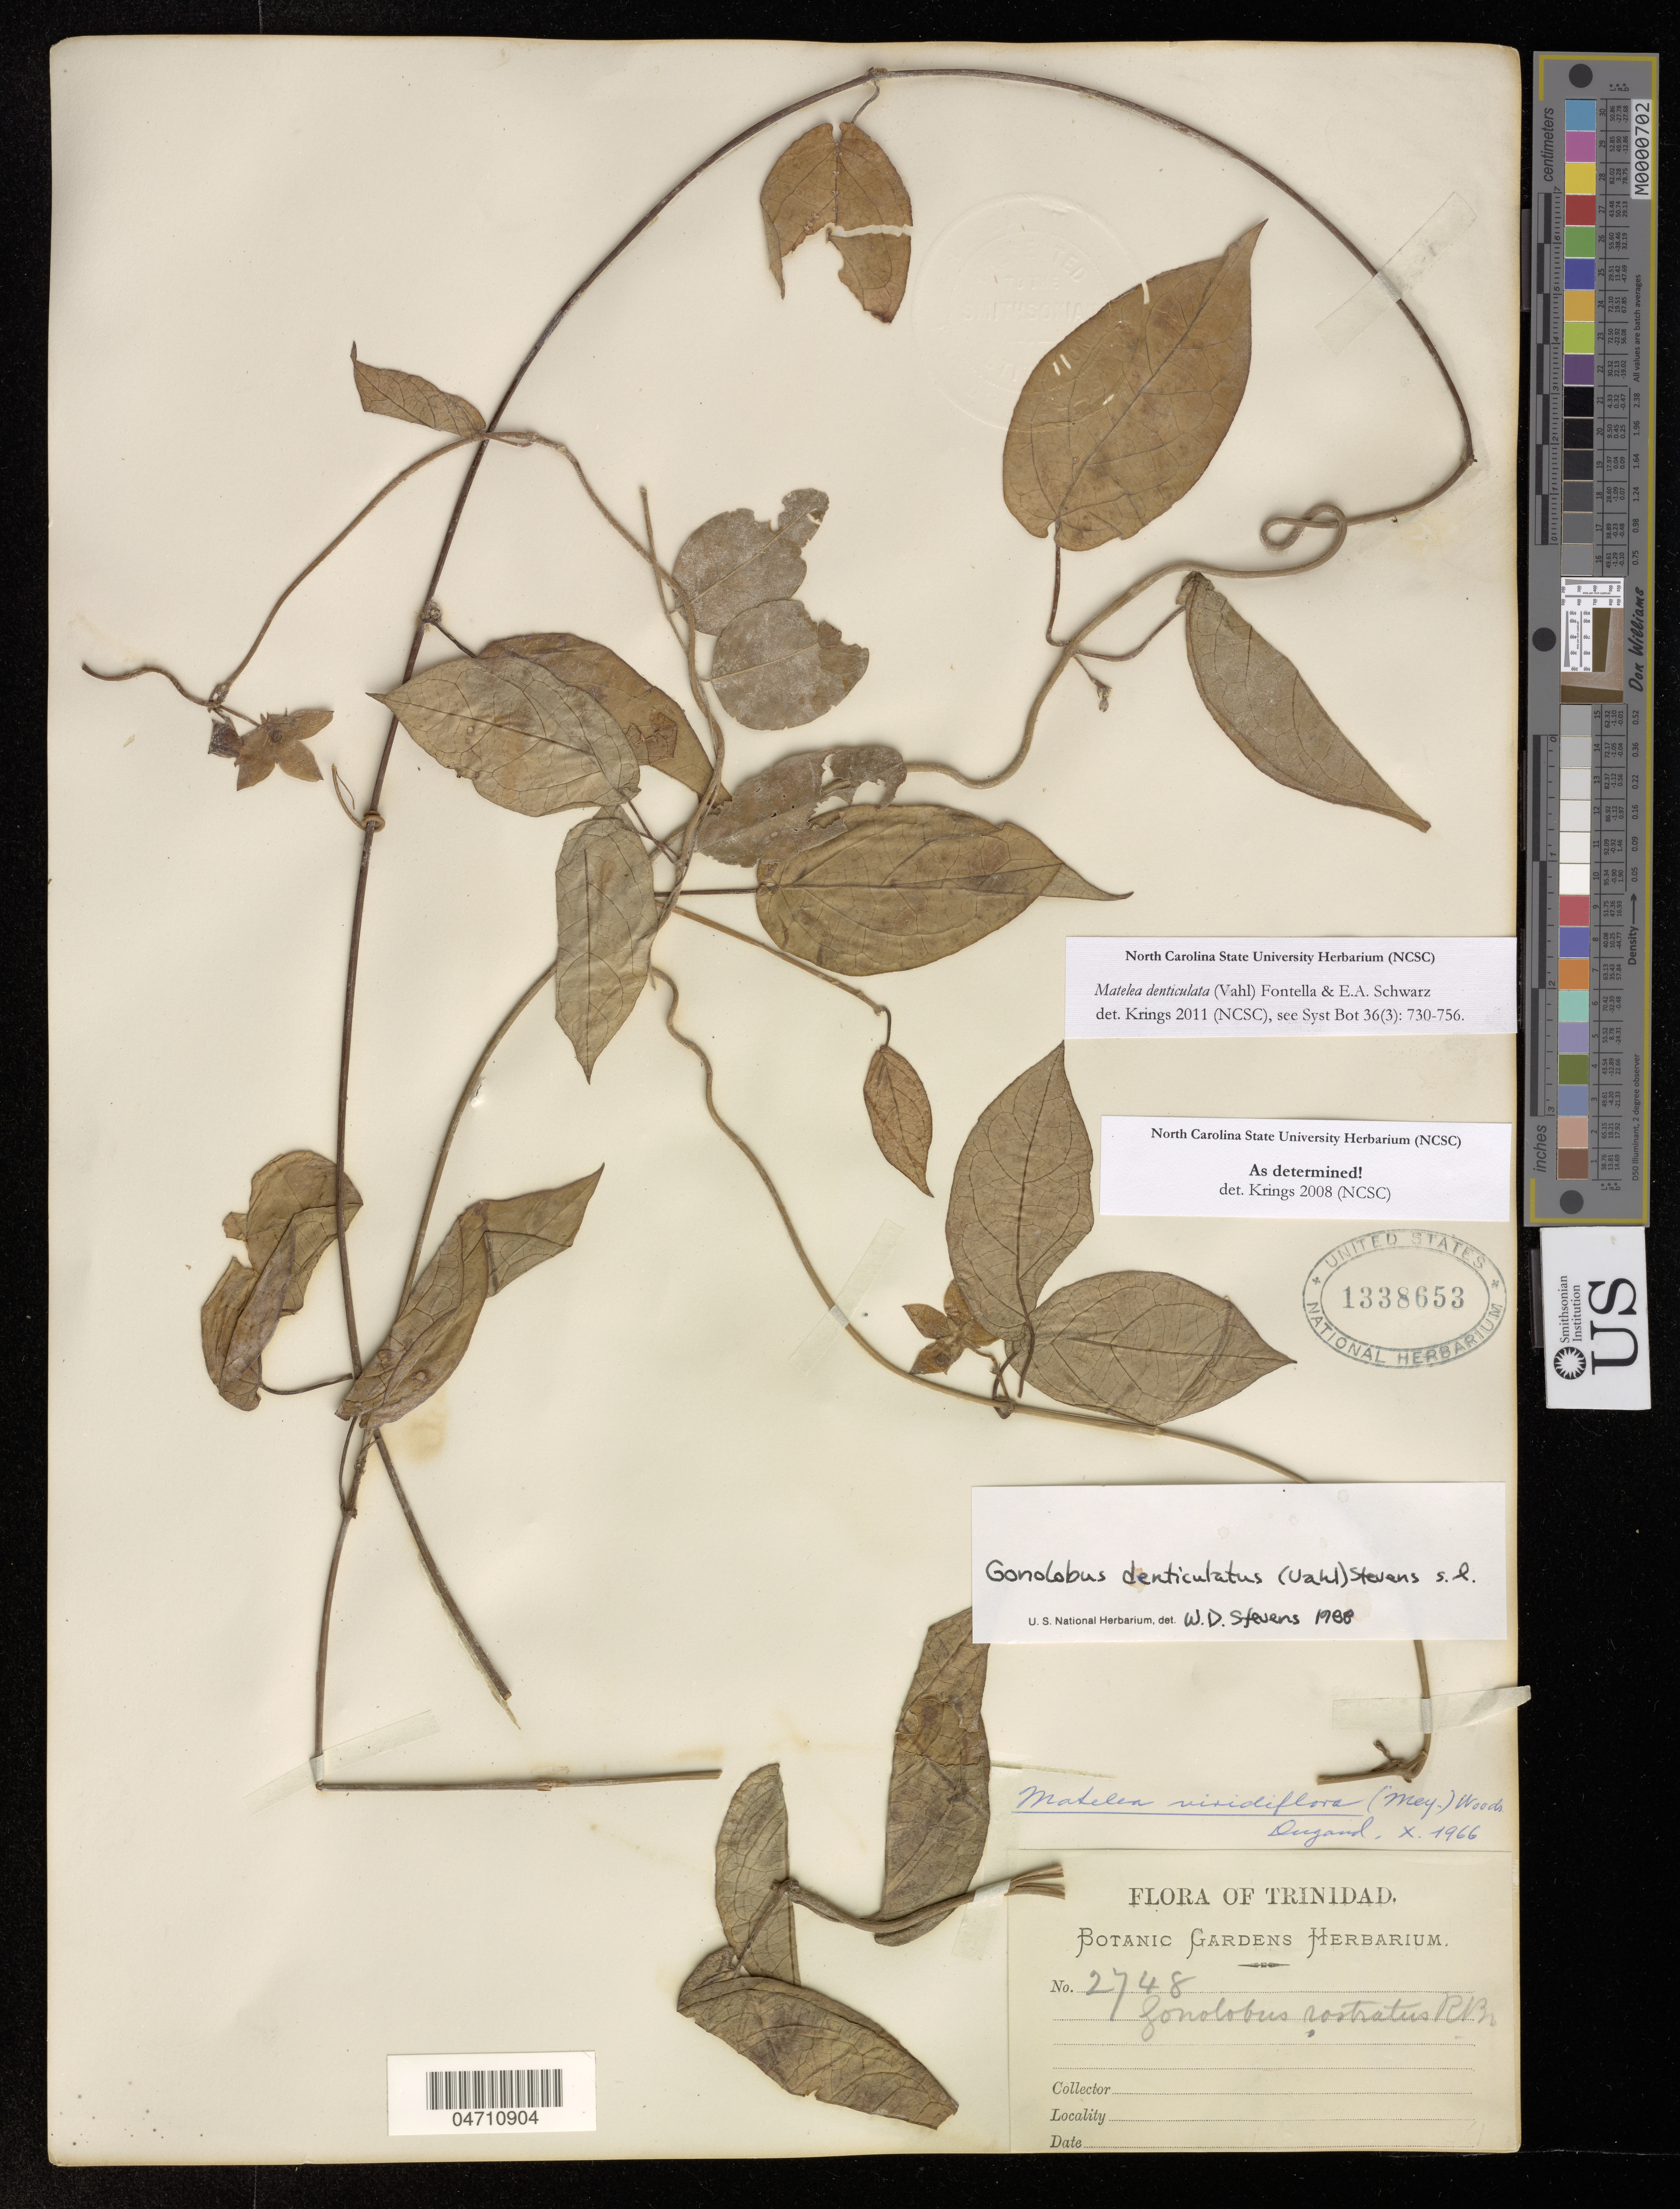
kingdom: Plantae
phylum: Tracheophyta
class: Magnoliopsida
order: Gentianales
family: Apocynaceae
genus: Matelea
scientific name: Matelea denticulata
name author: (Vahl) Fontella & E.A. Schwarz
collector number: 2748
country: Trinidad and Tobago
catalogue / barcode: US 1338653